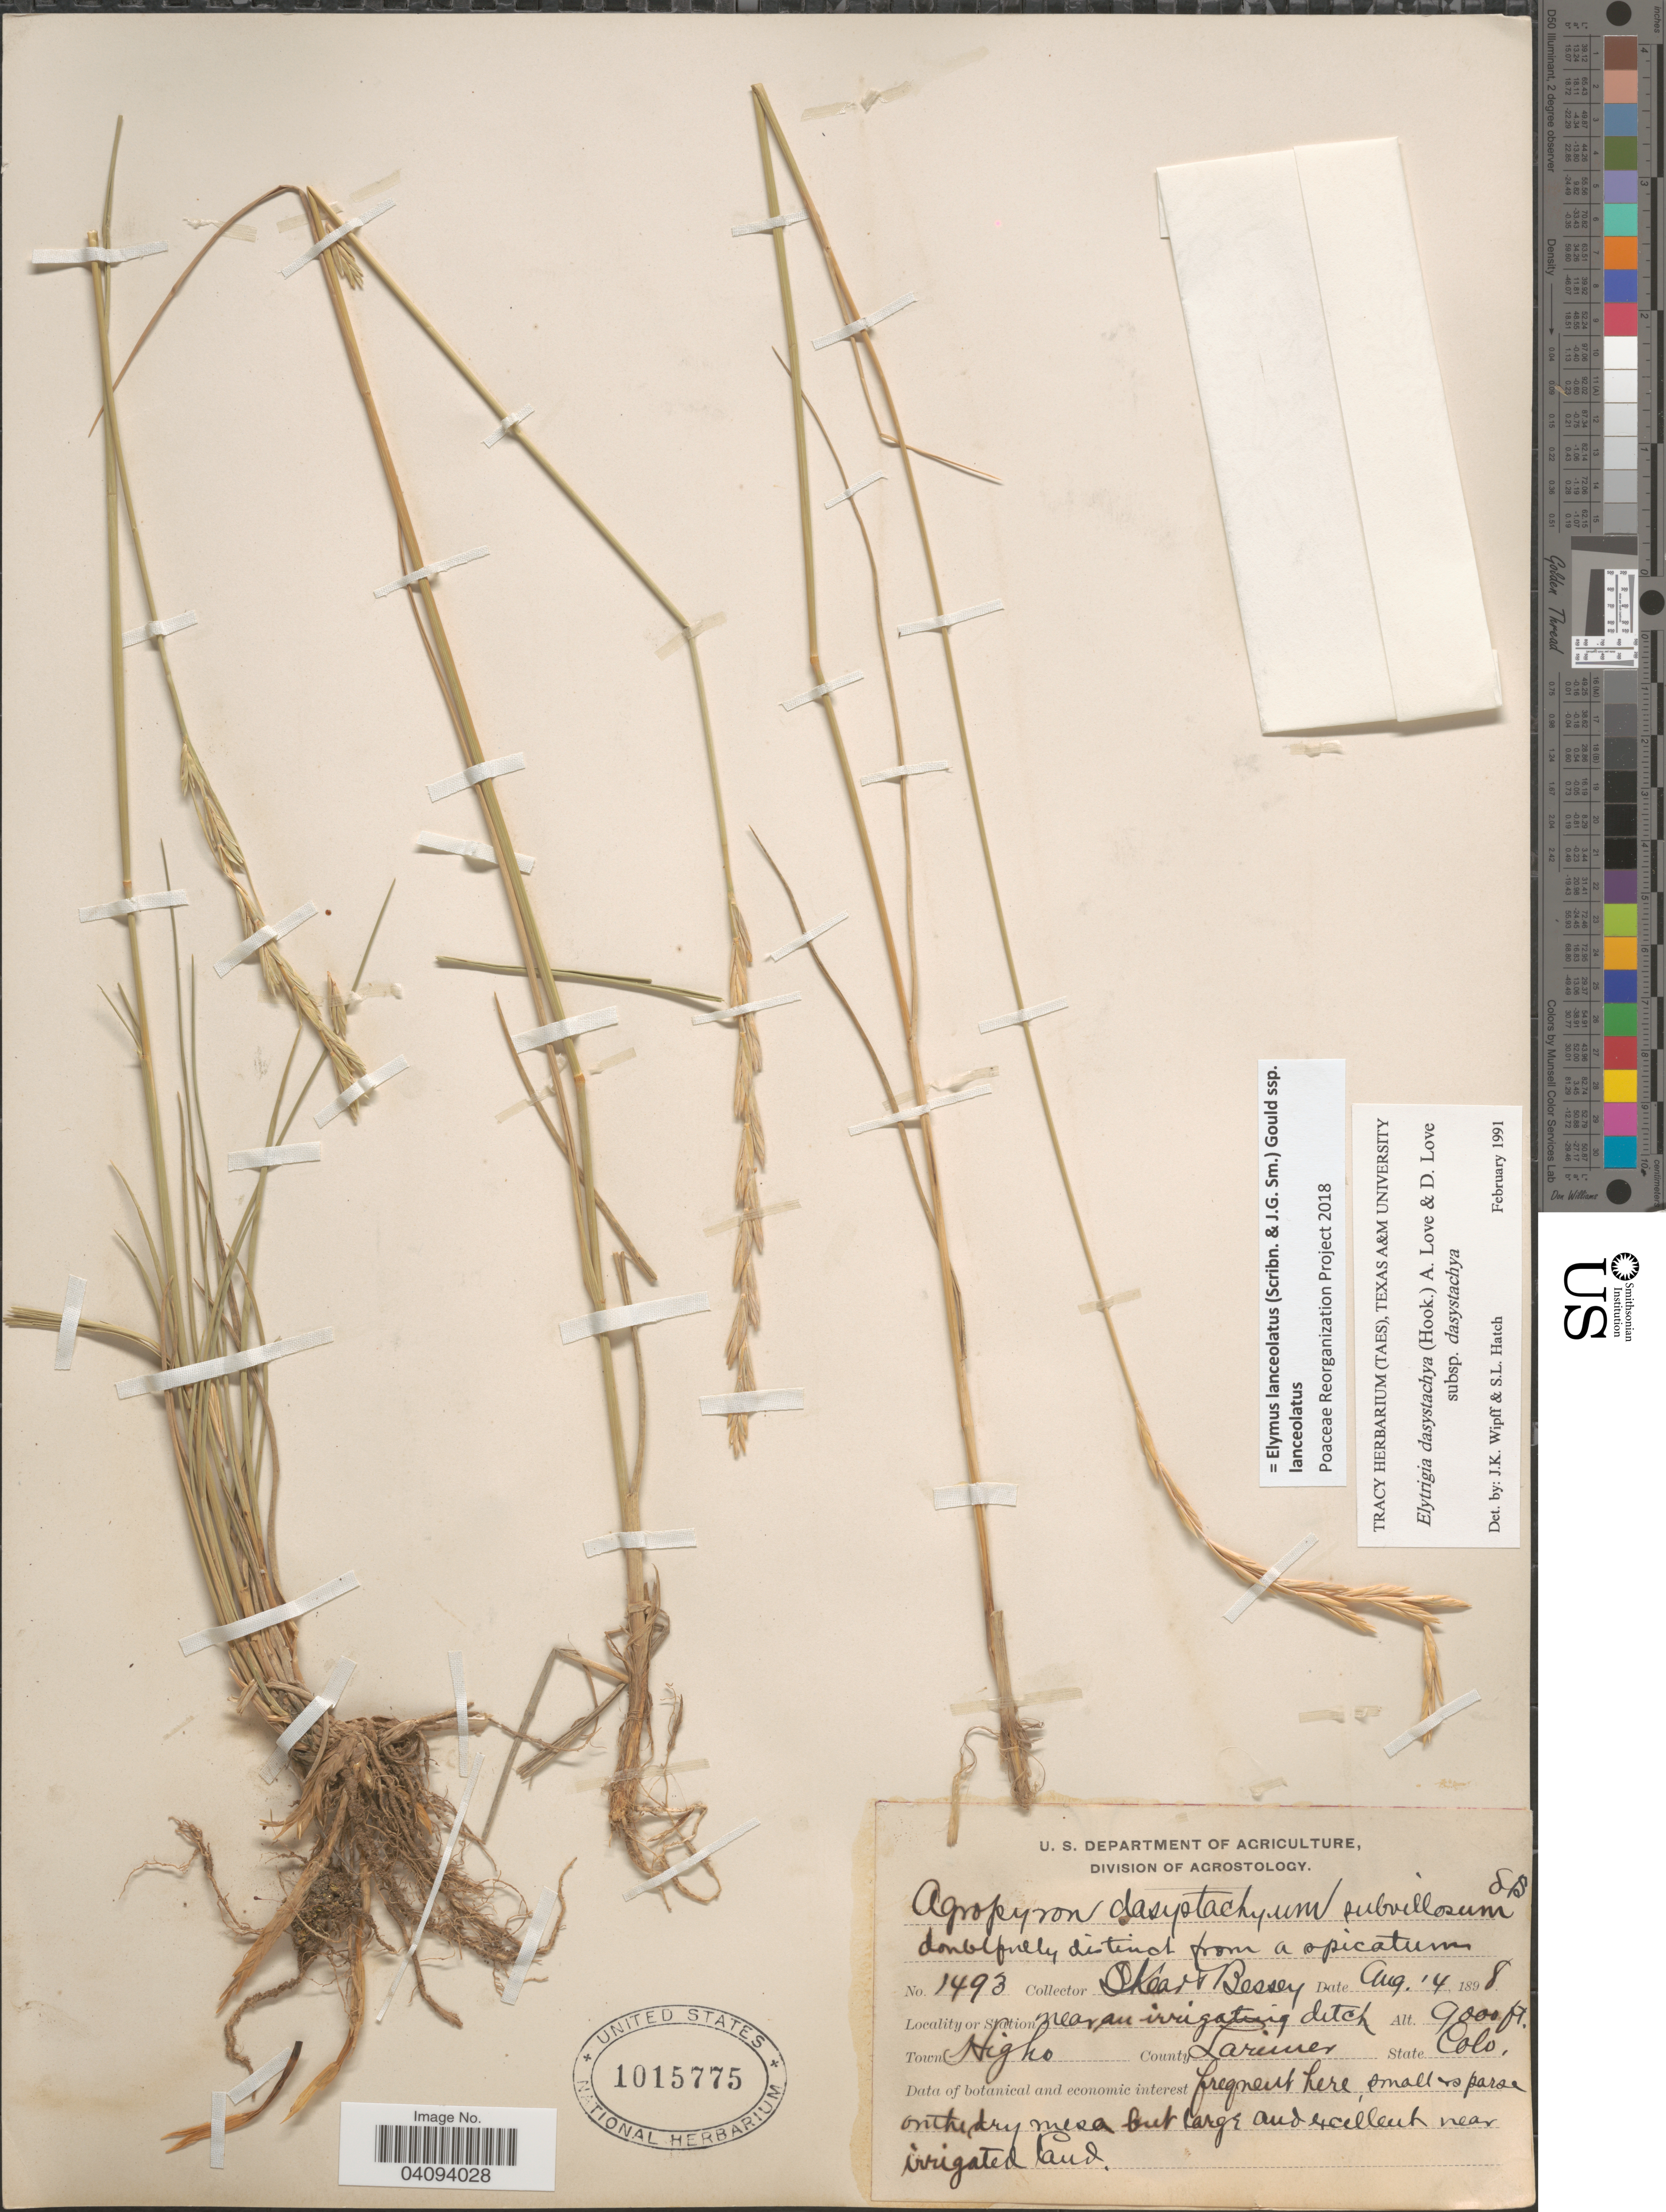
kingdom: Plantae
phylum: Tracheophyta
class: Liliopsida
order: Poales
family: Poaceae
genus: Elymus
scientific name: Elymus lanceolatus subsp. lanceolatus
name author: (Scribn. & J.G. Sm.) Gould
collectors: -- Shear & -. Bessey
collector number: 1493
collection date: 1898-08-14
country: United States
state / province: Colorado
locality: Town Higho. County Larimer.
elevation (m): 2743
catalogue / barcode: US 1015775